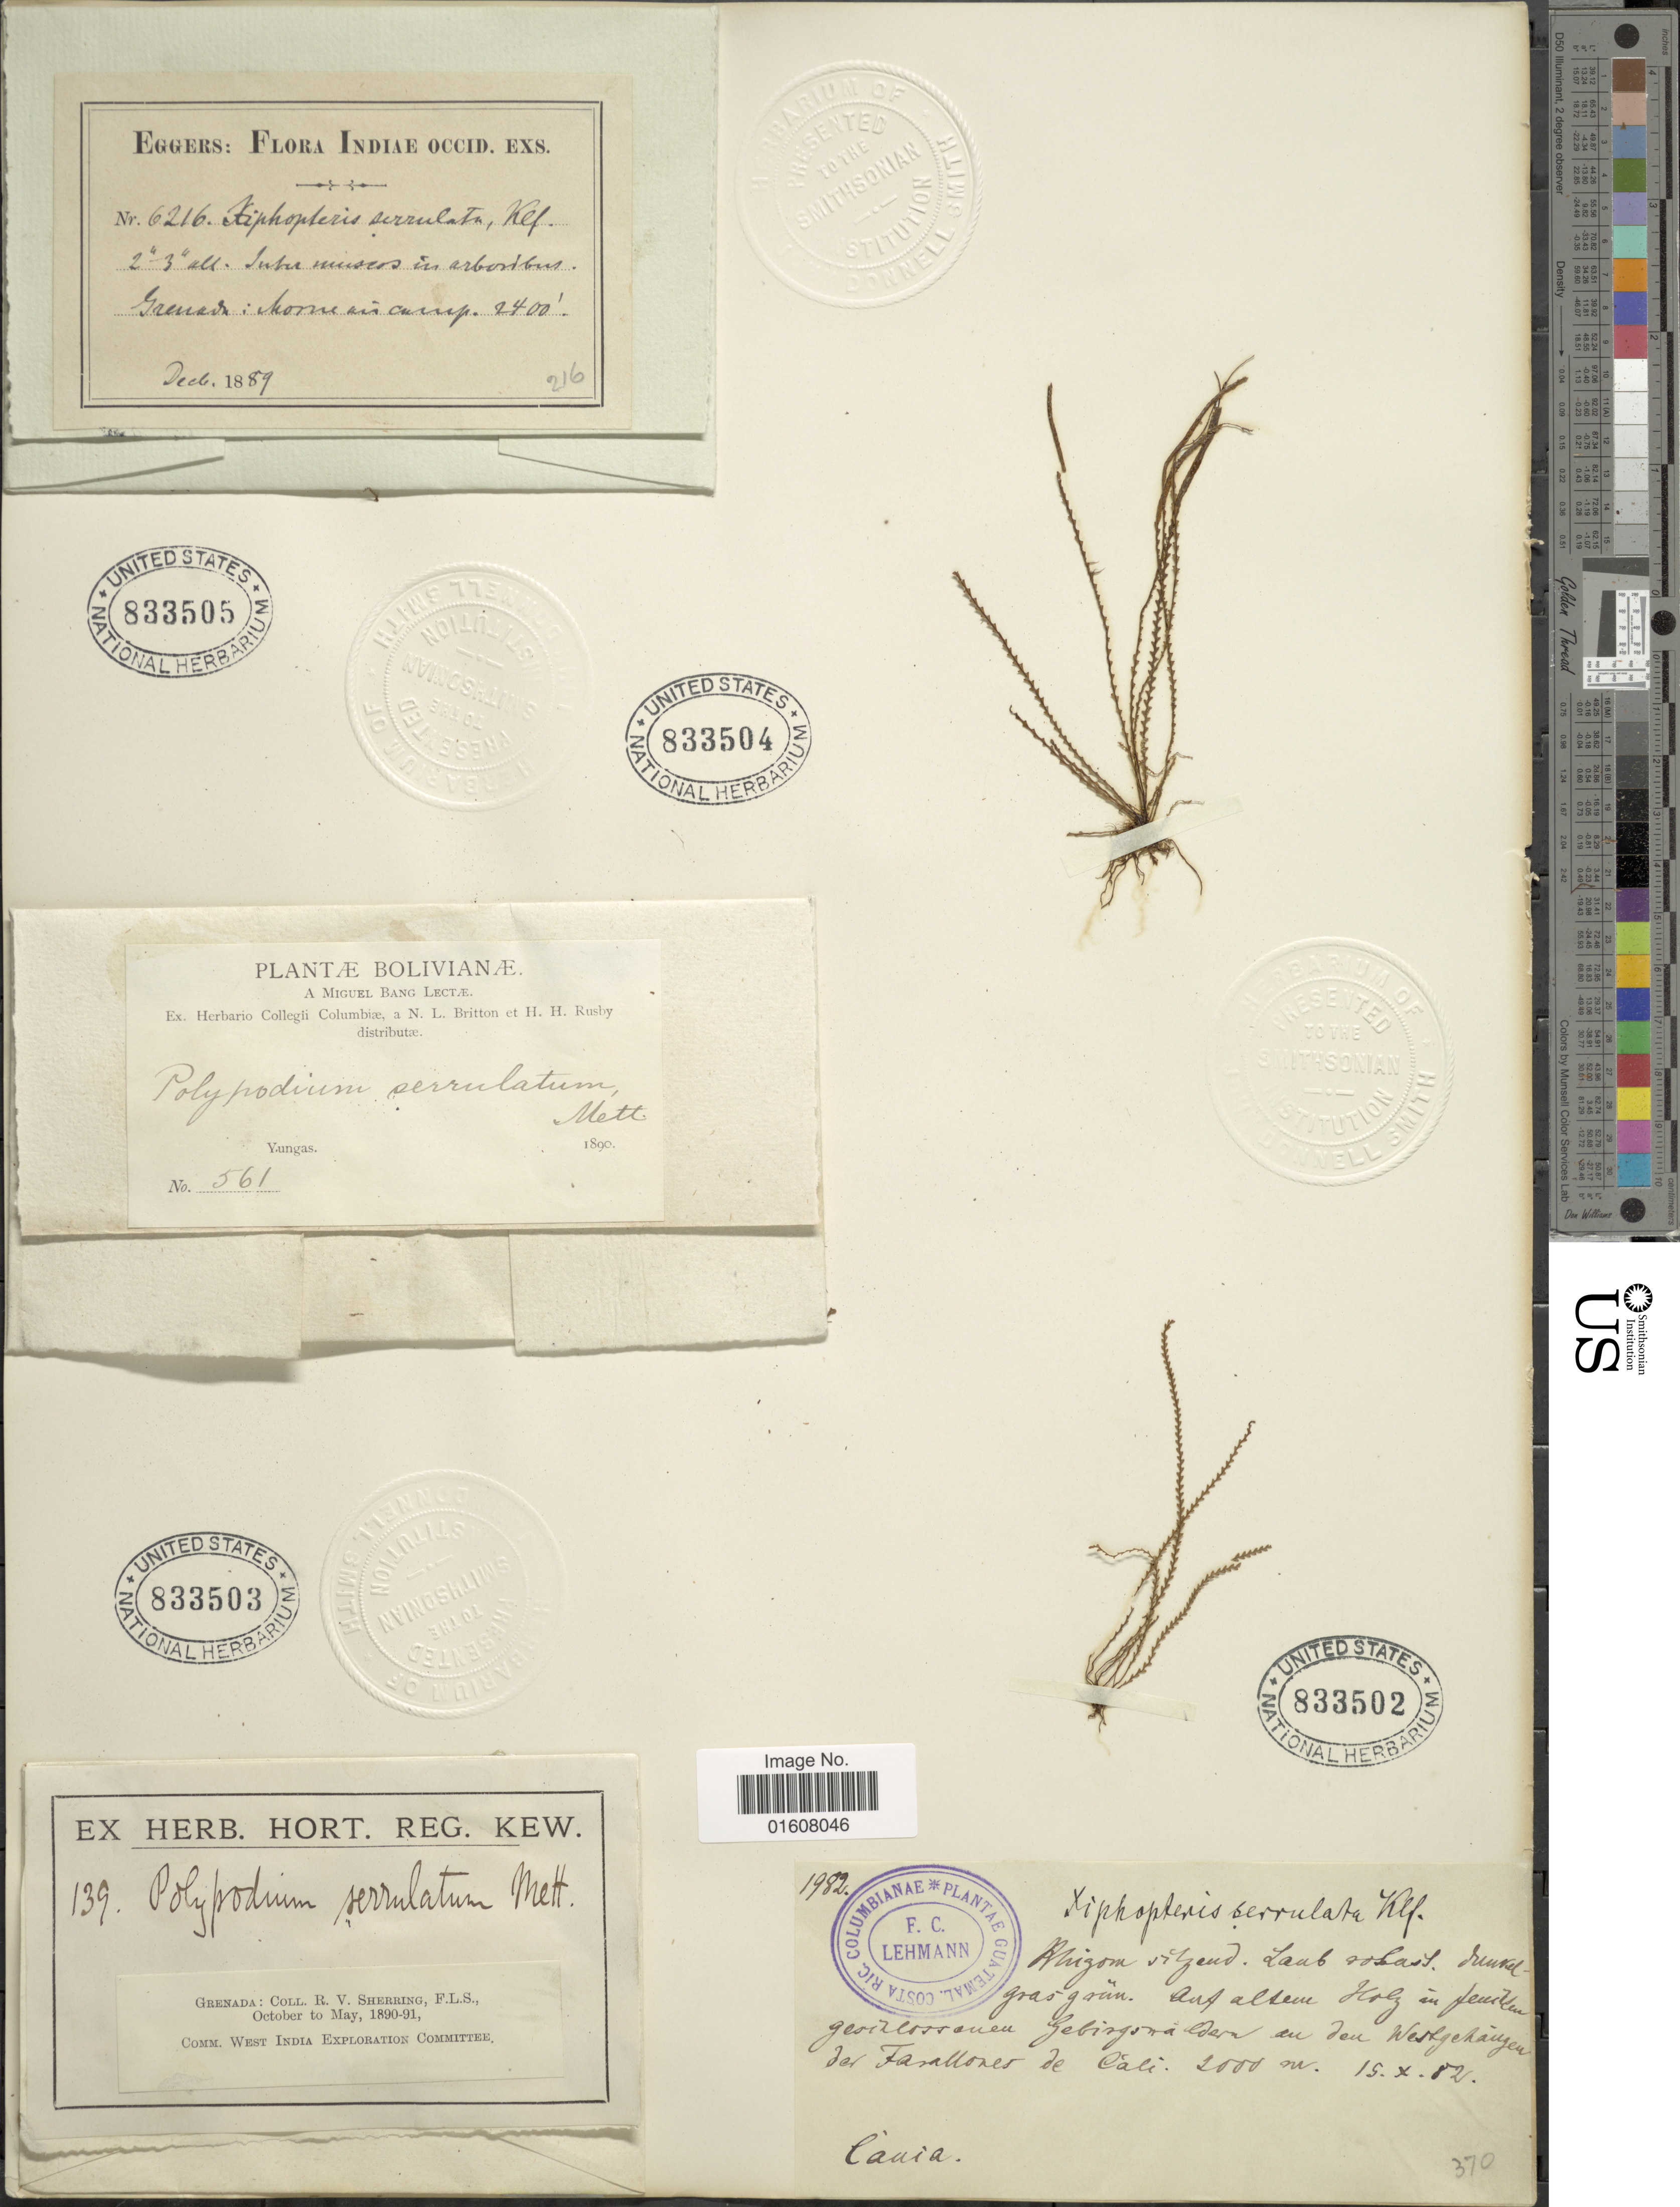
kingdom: Plantae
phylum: Tracheophyta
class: Polypodiopsida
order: Polypodiales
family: Polypodiaceae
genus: Cochlidium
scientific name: Cochlidium serrulatum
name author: (Sw.) L.E. Bishop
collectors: M. Bang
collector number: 561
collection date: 1890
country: Bolivia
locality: Yungas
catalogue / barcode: US 833504-3